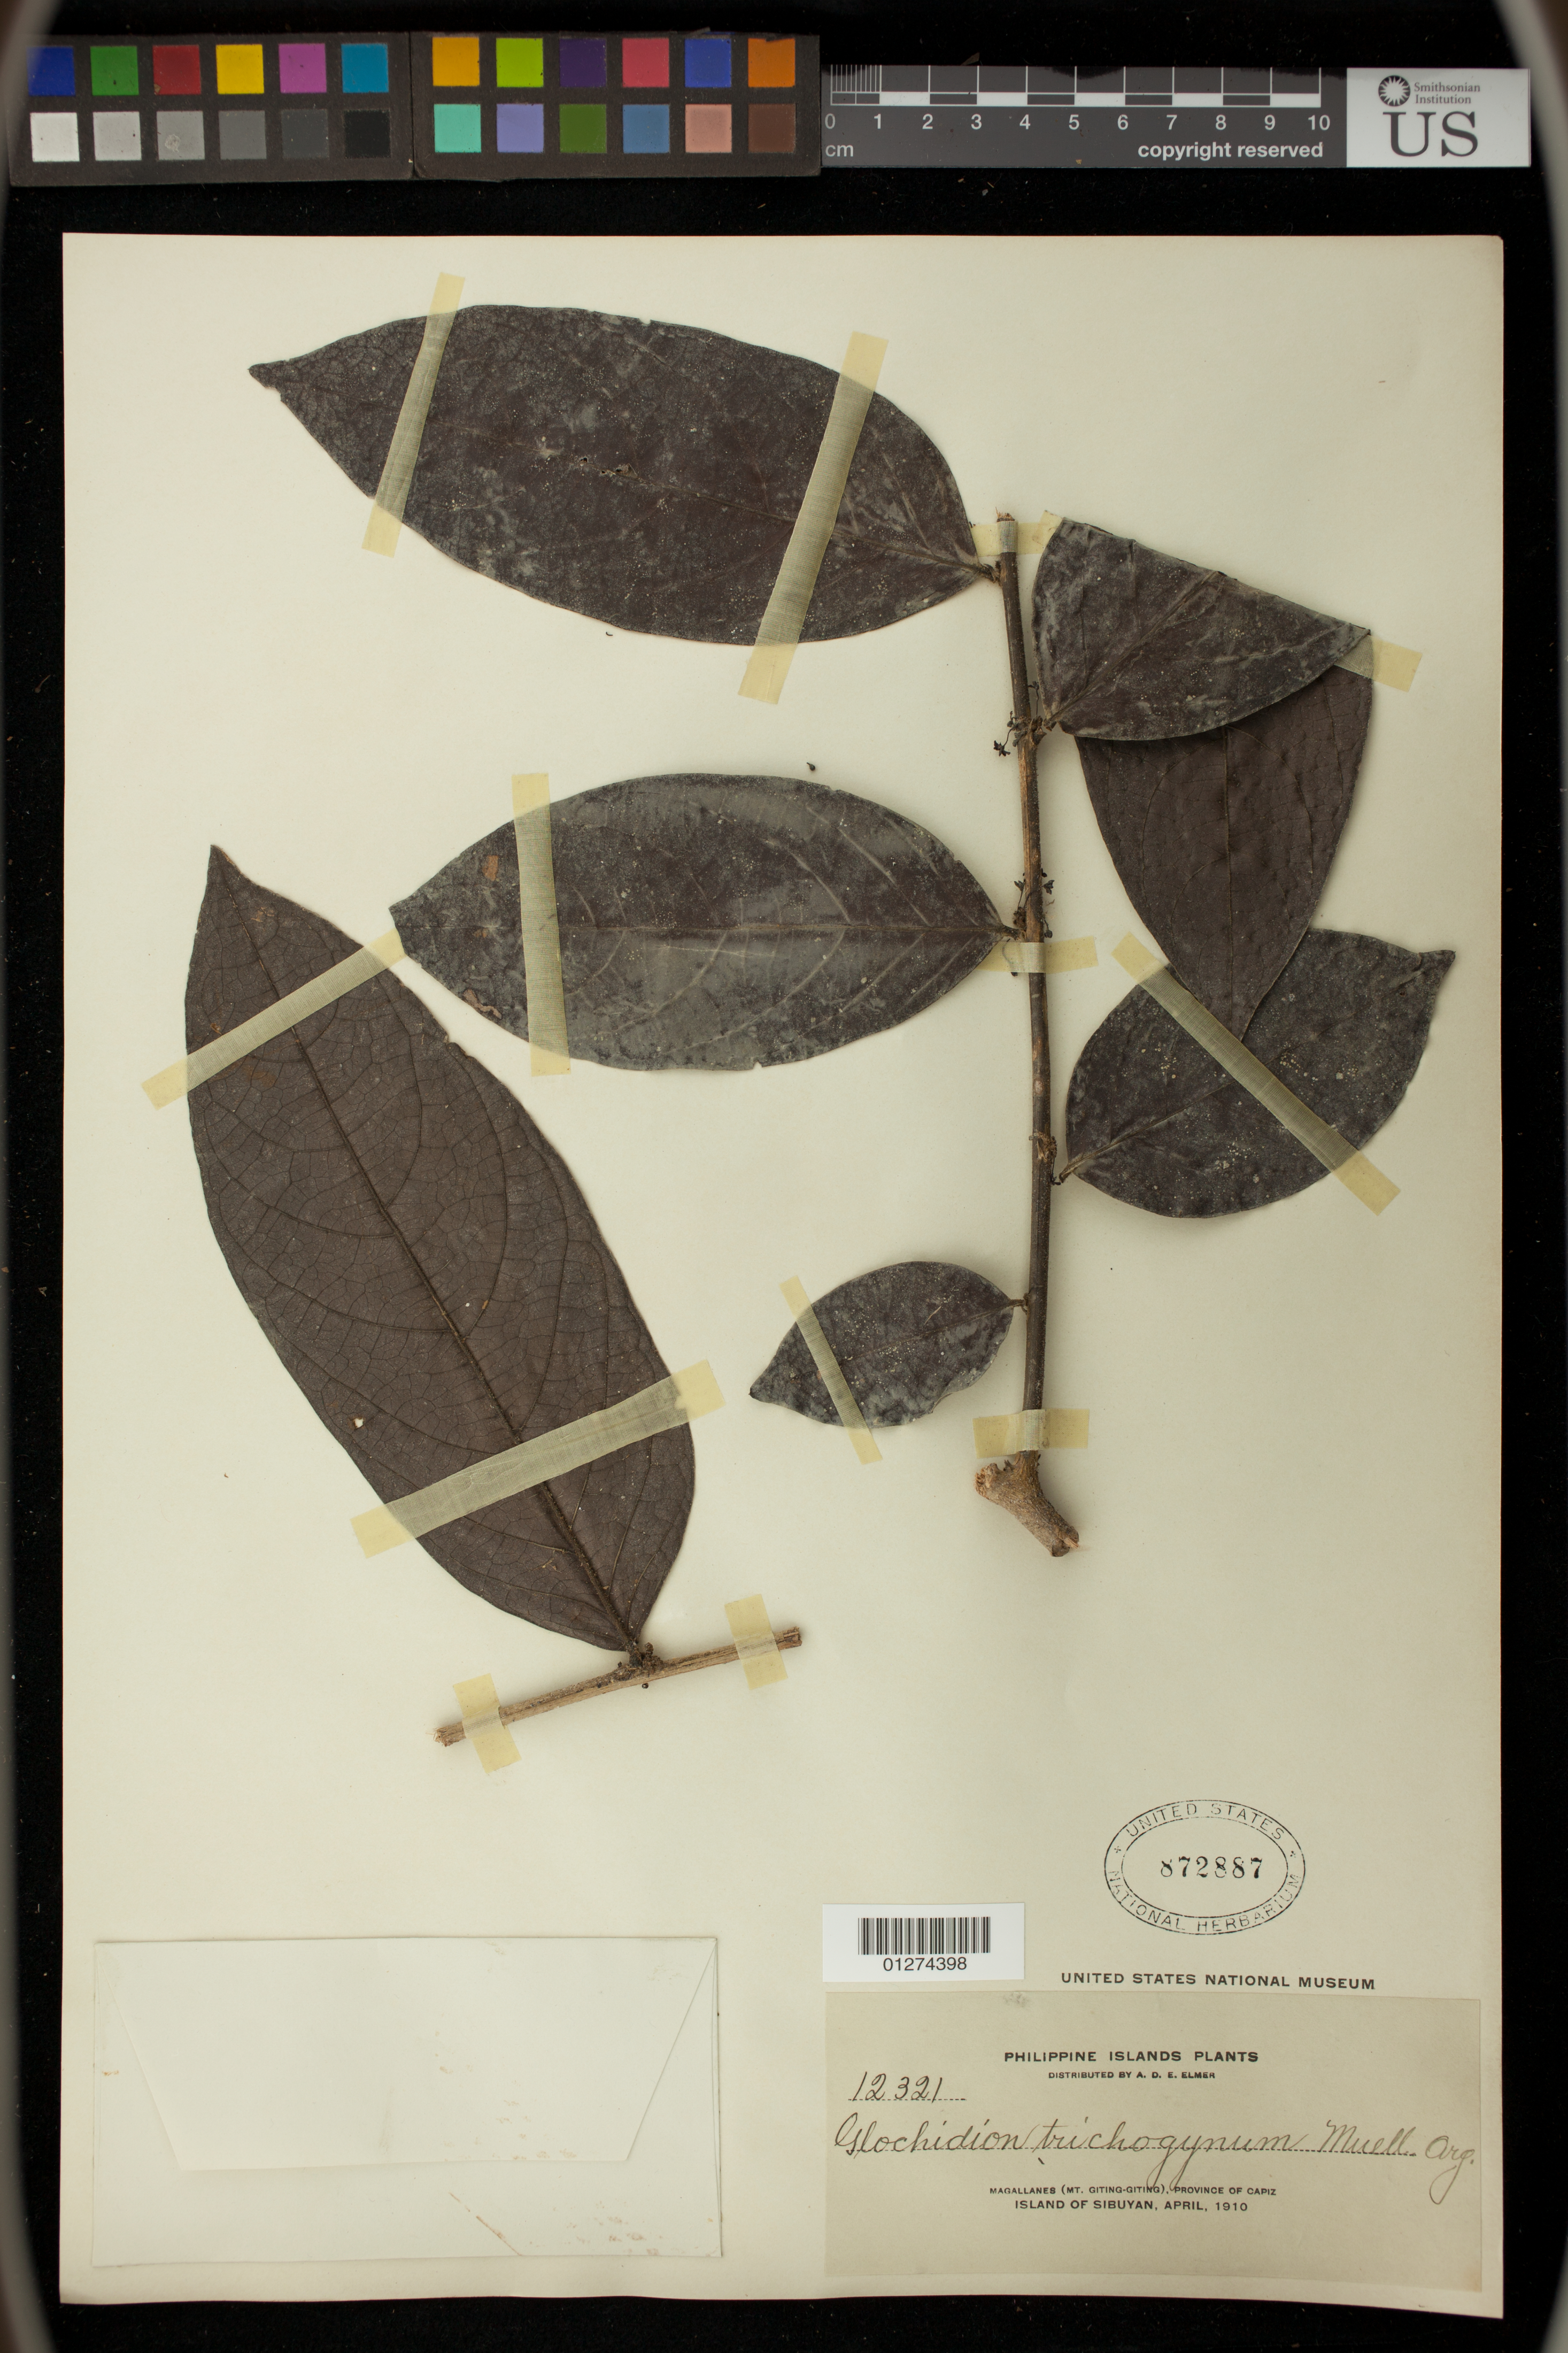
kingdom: Plantae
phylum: Tracheophyta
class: Magnoliopsida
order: Malpighiales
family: Phyllanthaceae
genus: Glochidion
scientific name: Glochidion trichogynum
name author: Müll. Arg.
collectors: A. D. E. Elmer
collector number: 12321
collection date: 1910-04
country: Philippines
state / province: Mimaropa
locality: Magallanes (Mt. Giting-Giting), Province of Capiz, island of Sibuyan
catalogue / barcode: US 872887